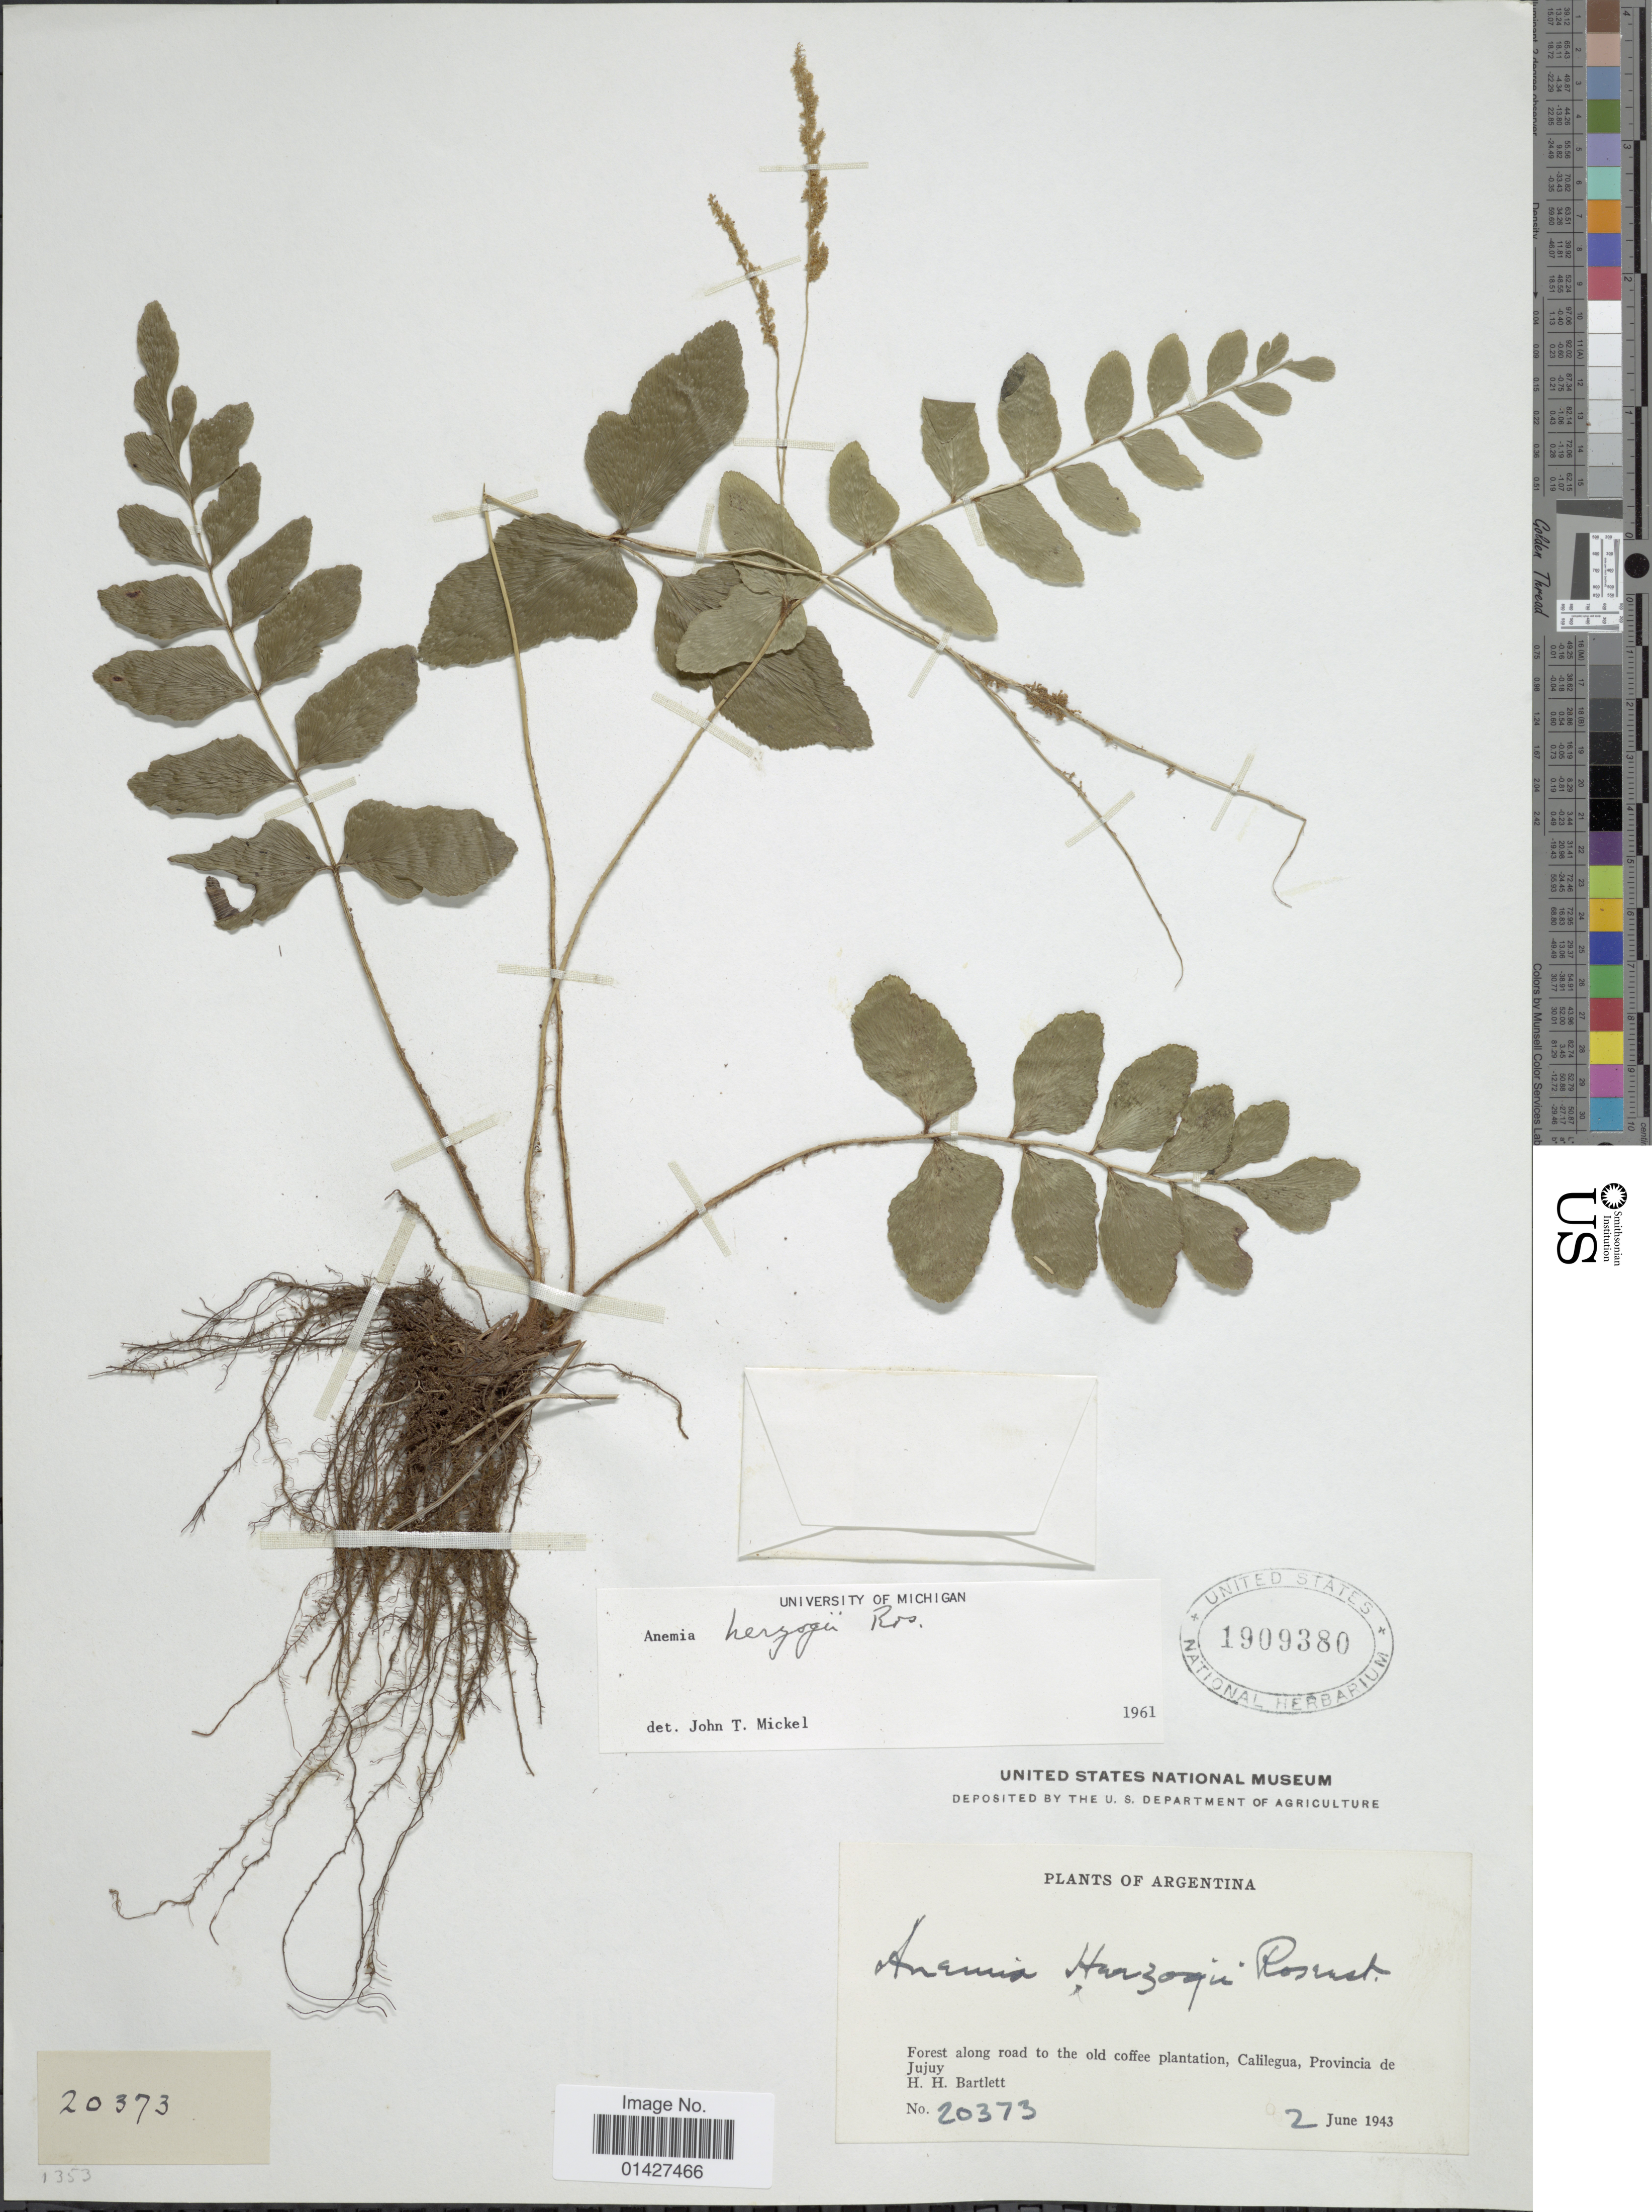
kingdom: Plantae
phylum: Tracheophyta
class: Polypodiopsida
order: Schizaeales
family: Anemiaceae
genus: Anemia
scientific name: Anemia herzogii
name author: Rosenst.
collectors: H. H. Bartlett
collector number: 20373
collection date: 1943-06-02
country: Argentina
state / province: Jujuy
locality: Forest along road to the old coffee plantation, Calilegua, Provincia de Jujuy.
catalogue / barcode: US 1909380